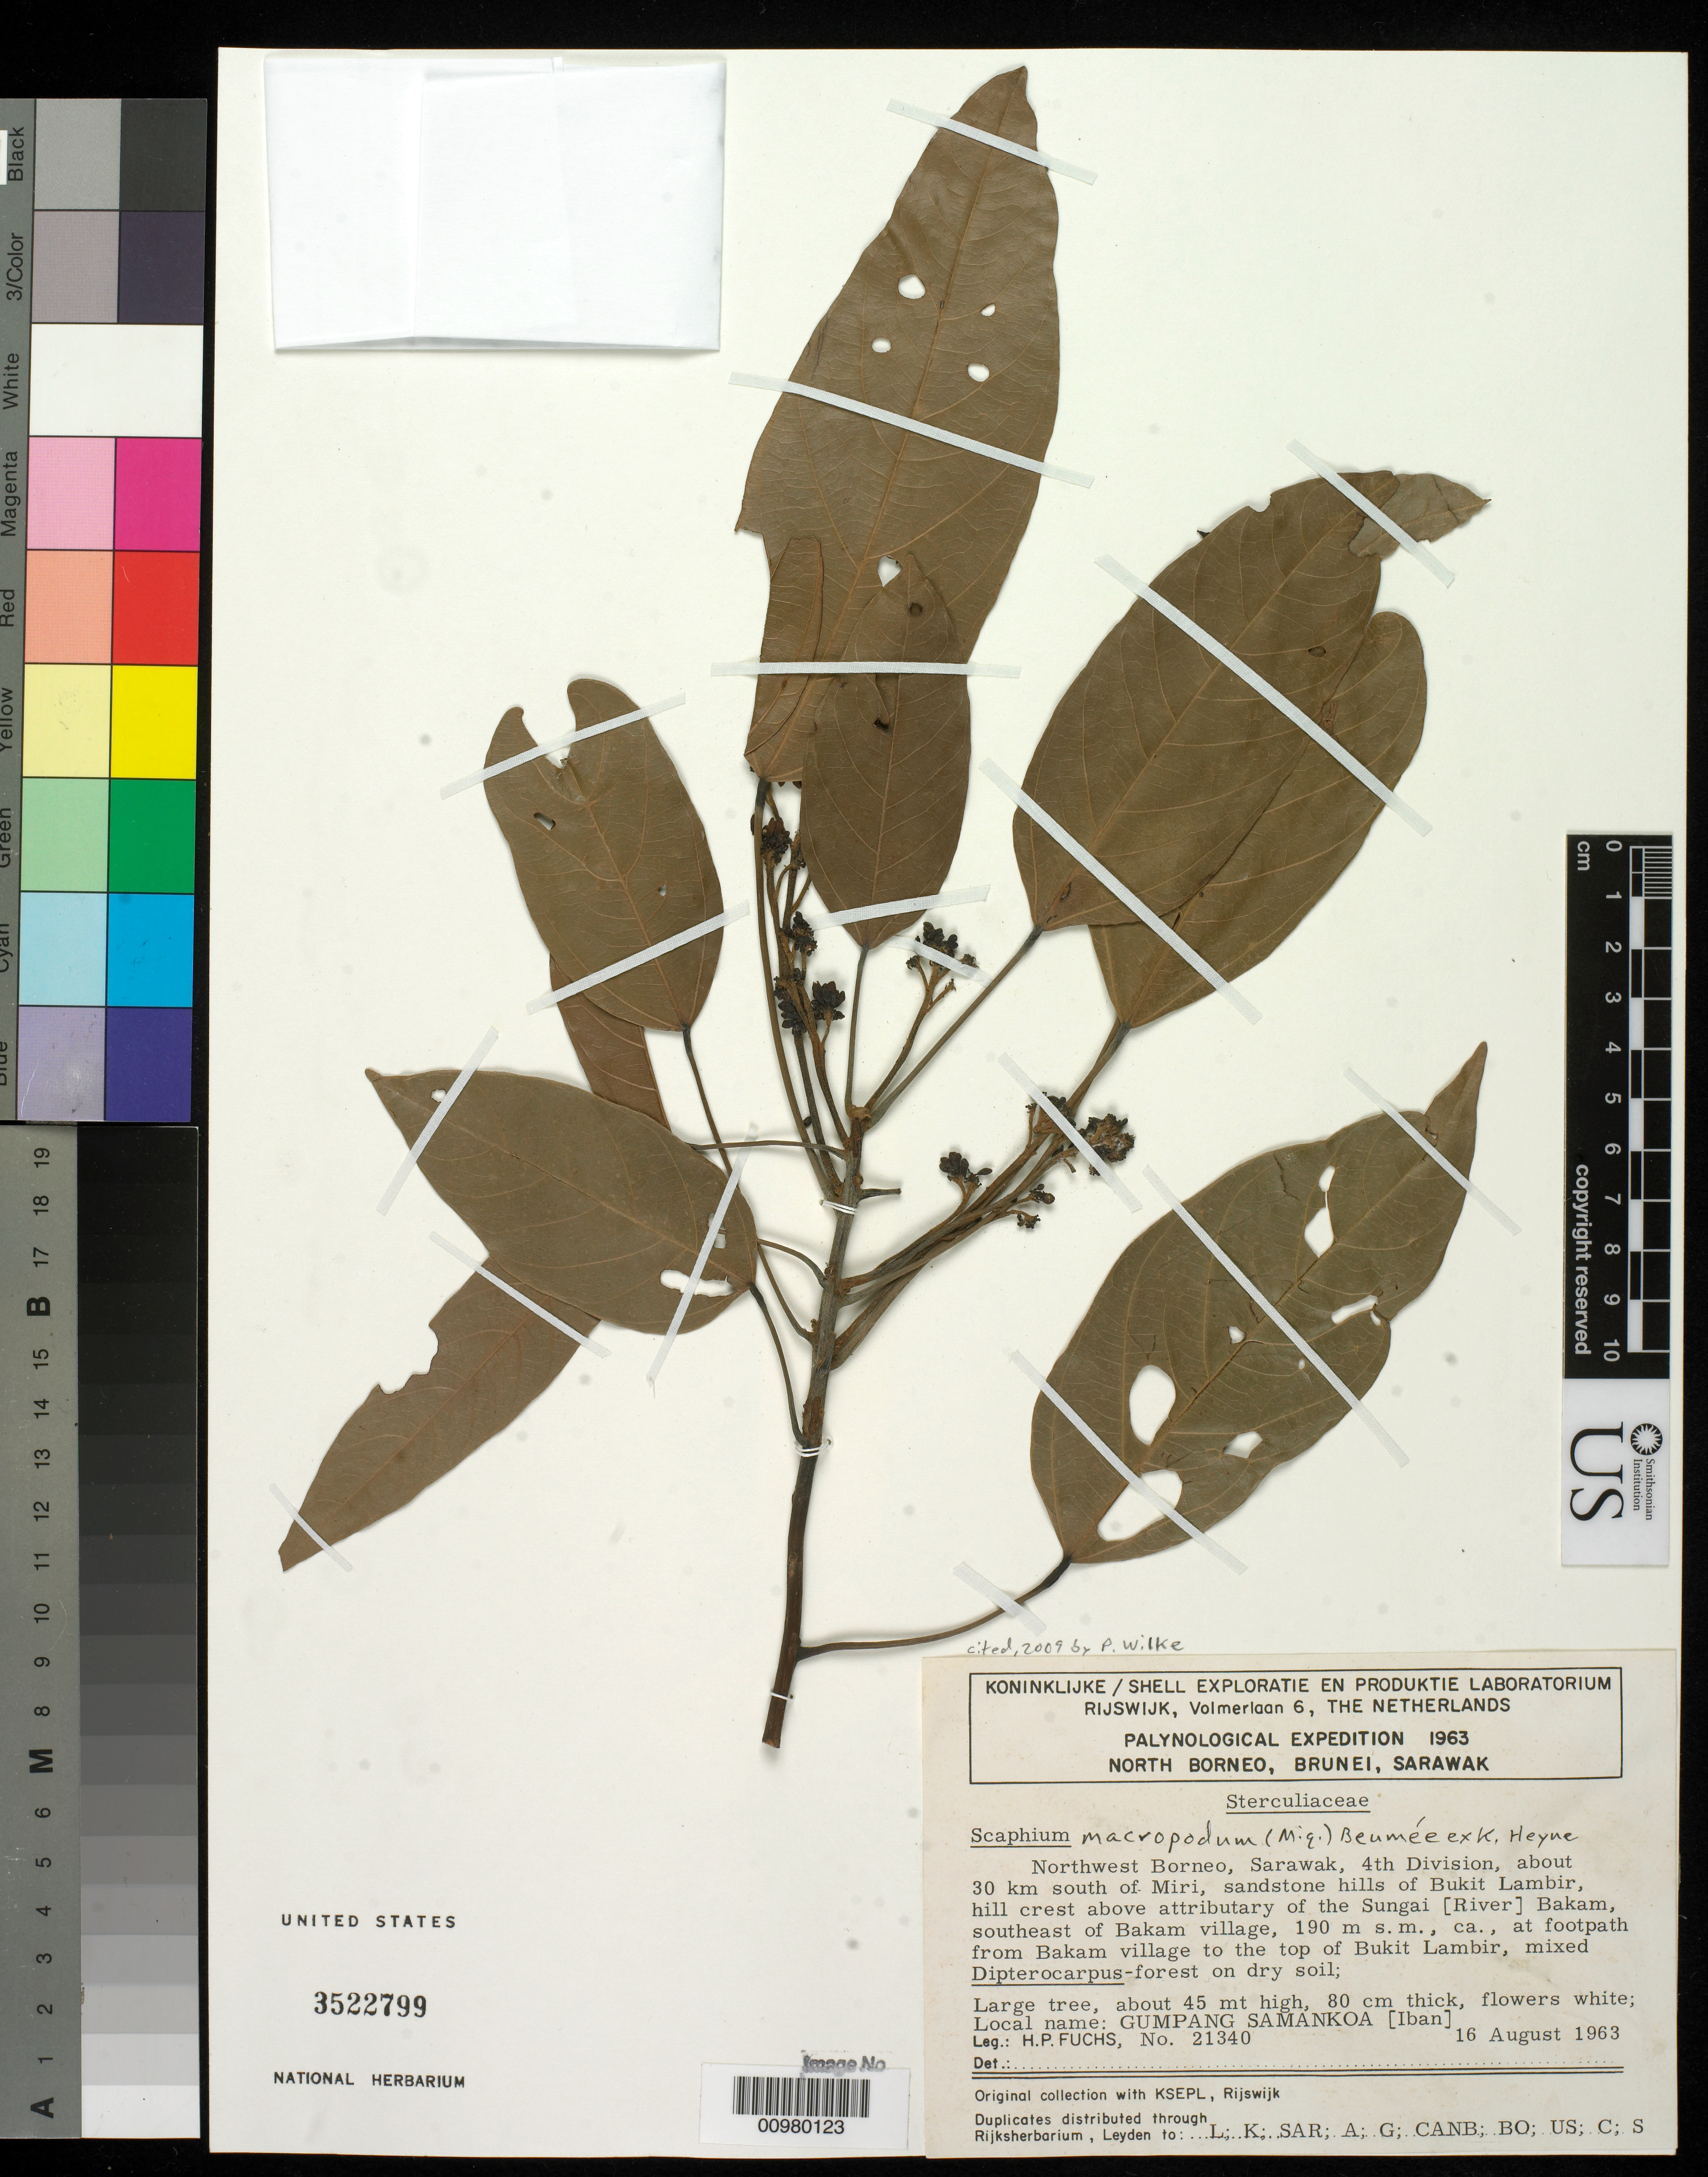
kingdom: Plantae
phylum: Tracheophyta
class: Magnoliopsida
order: Malvales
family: Malvaceae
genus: Scaphium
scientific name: Scaphium macropodum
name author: (Miq.) Beumée ex K. Heyne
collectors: H. P. Fuchs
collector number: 21340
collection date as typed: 16 Aug 1963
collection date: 1963-08-16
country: Malaysia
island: Borneo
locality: Sarawak, about 30 km S of Miri, sandstone hills of Bukit Lambir, hill crest above attributary of the Sungai River Bakam, SE of Bakam village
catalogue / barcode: US 3522799